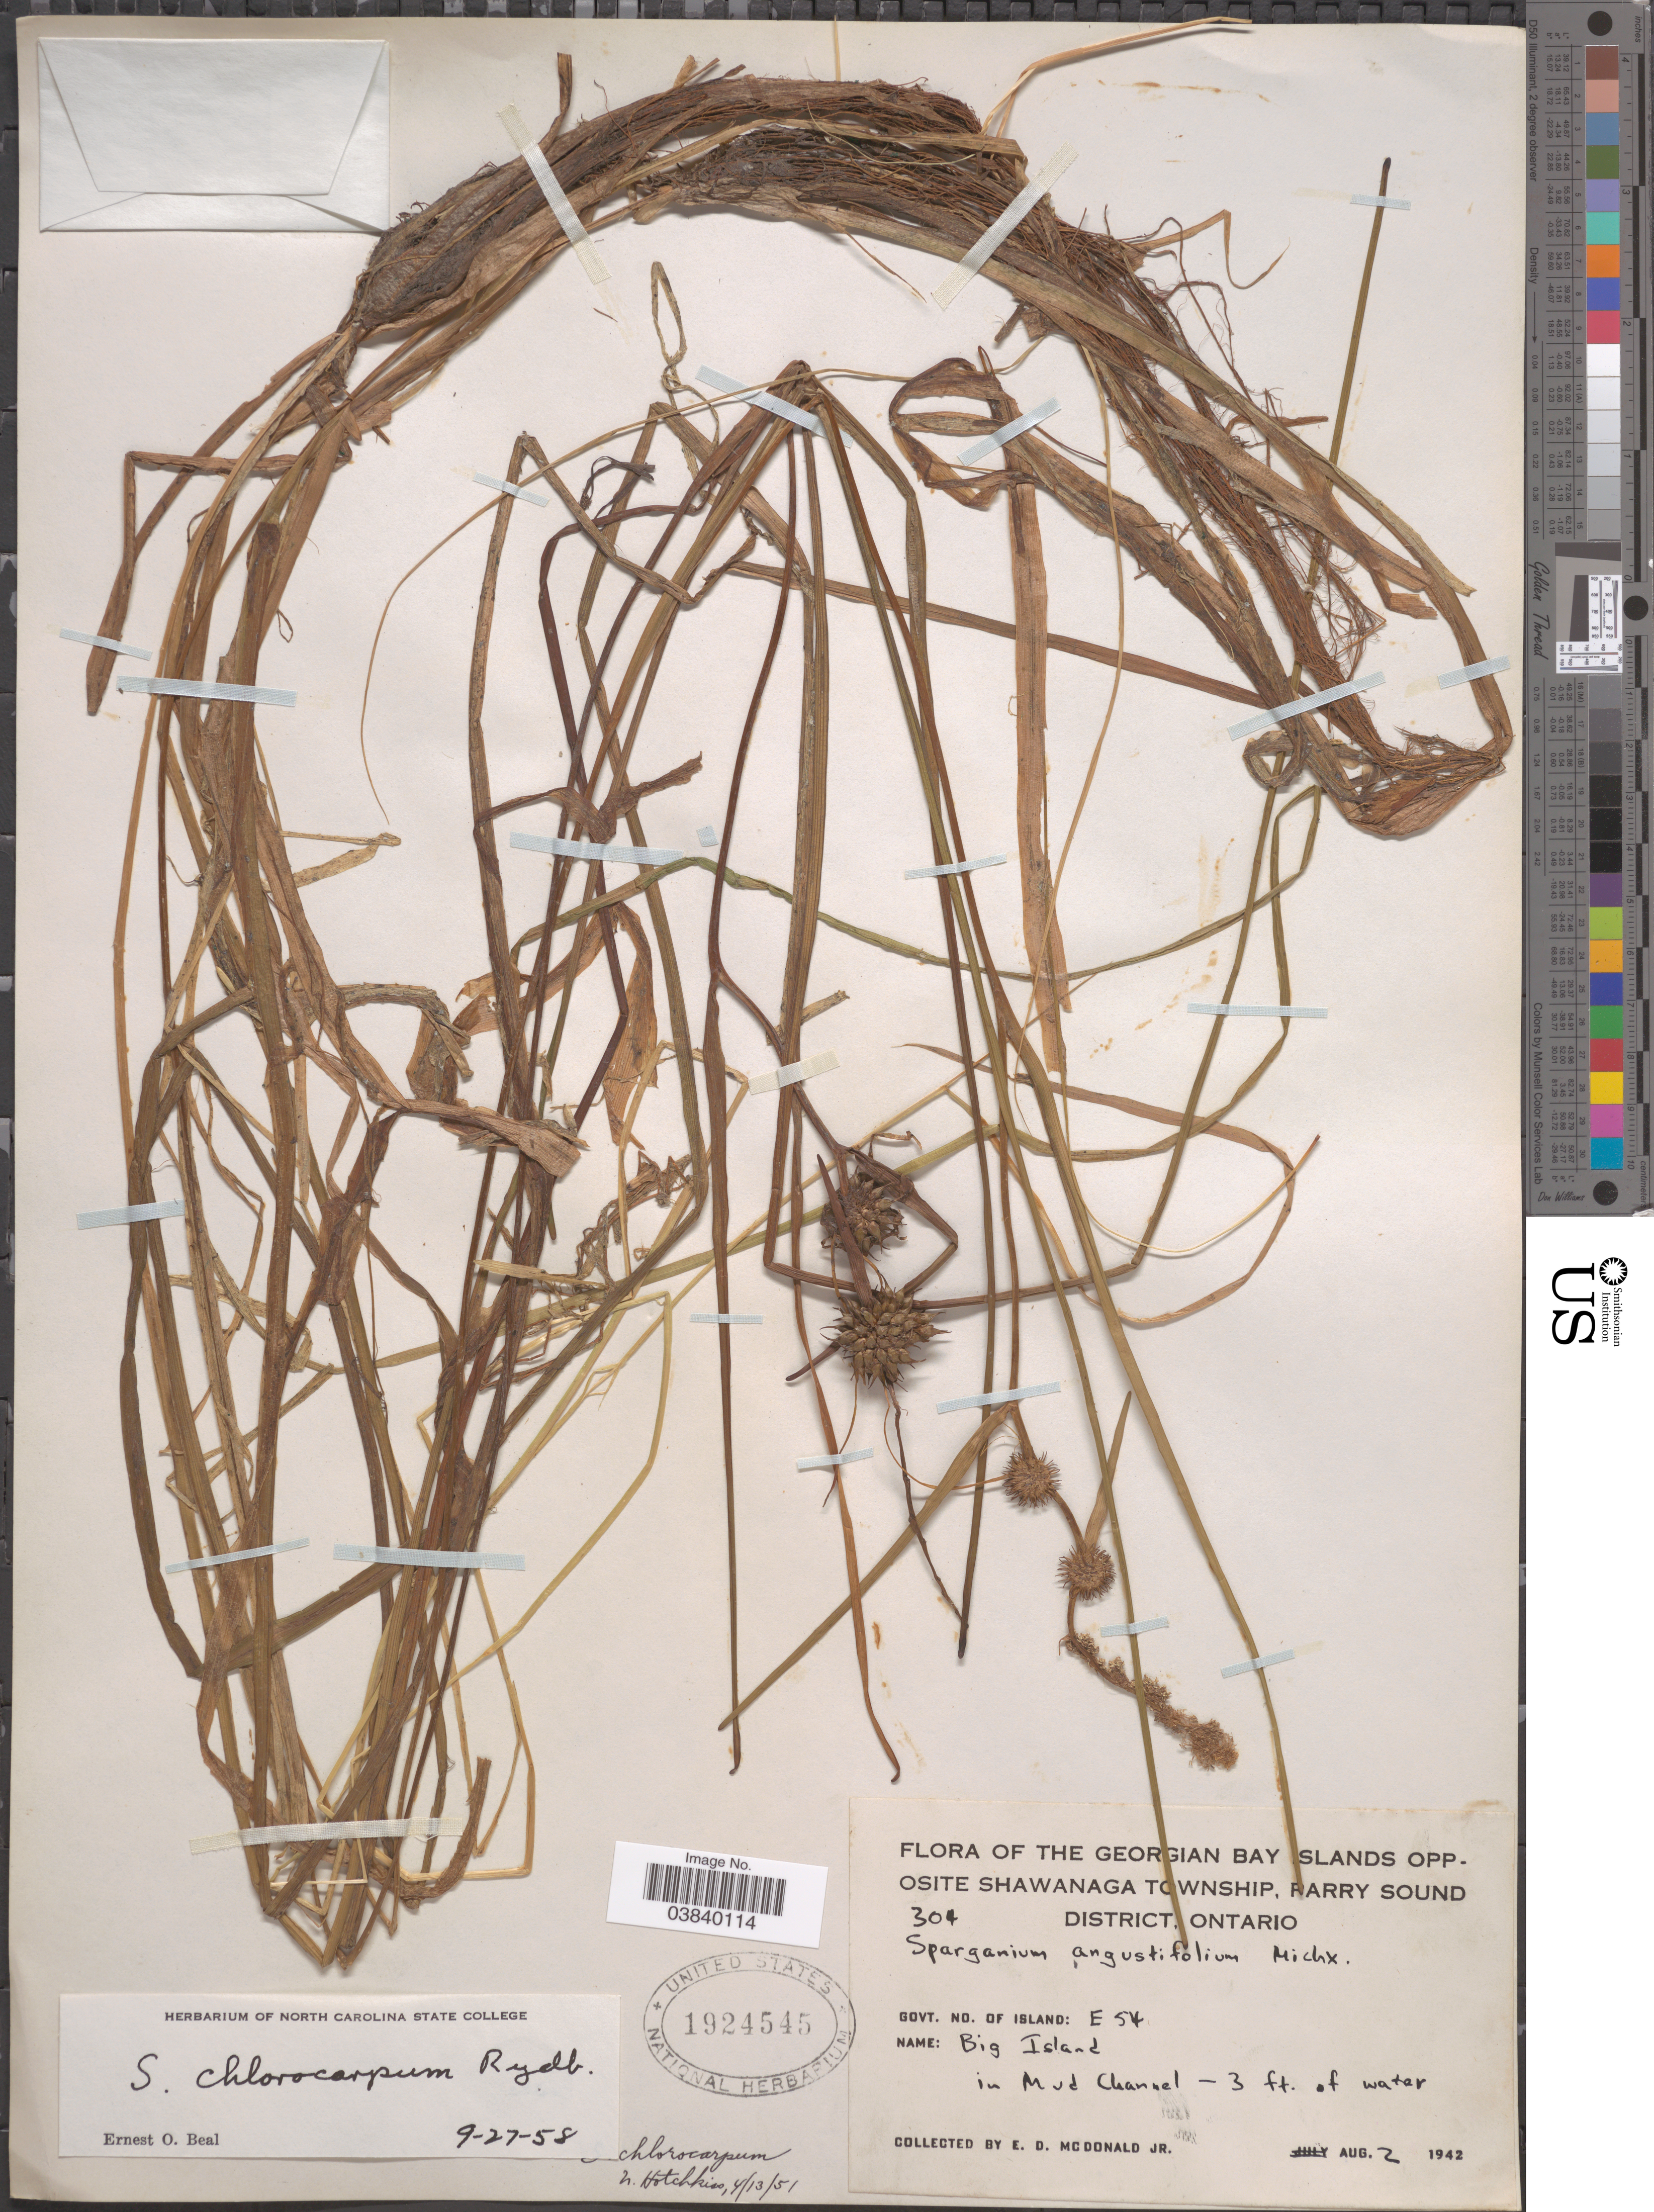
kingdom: Plantae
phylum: Tracheophyta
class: Liliopsida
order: Poales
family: Typhaceae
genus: Sparganium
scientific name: Sparganium chlorocarpum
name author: Rydb.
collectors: E. D. McDonald Jr.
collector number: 304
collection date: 1942-08-02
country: Canada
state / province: Ontario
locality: Georgian Bay Islands Opposite Shawanaga Township, Parry Sound District. Govt. No. of Island: E 54. Big Island.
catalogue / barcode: US 1924545